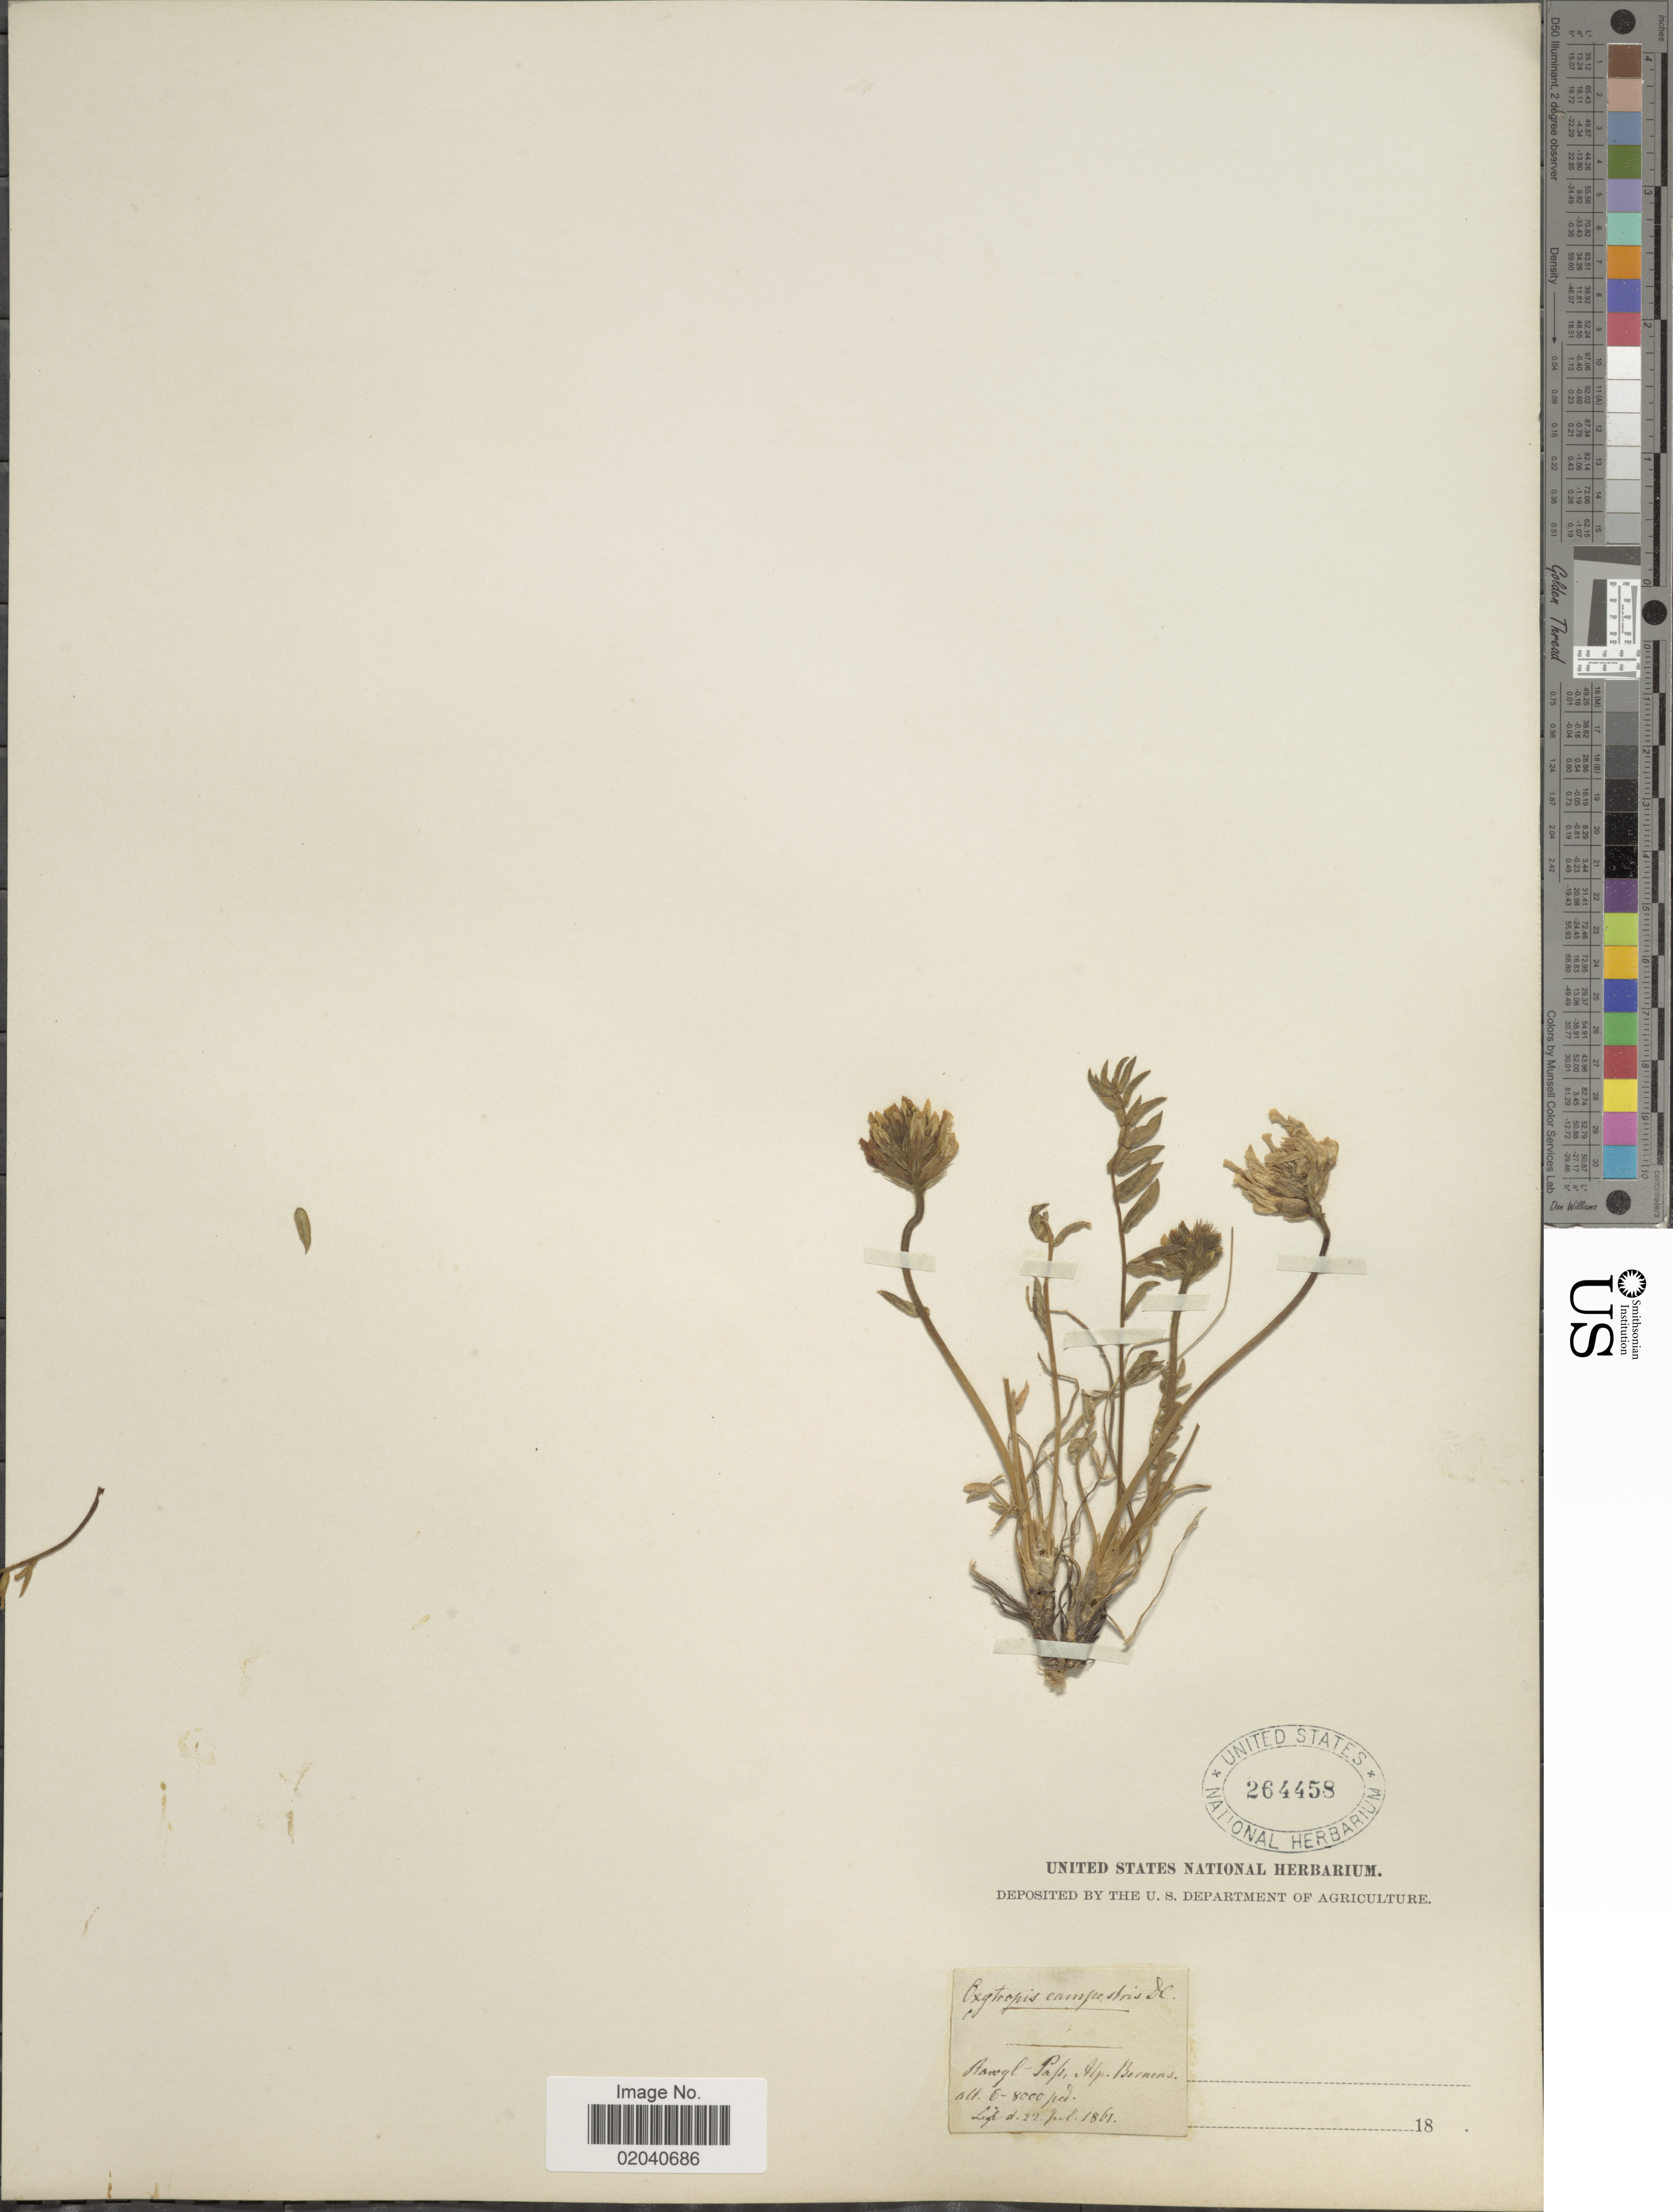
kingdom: Plantae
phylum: Tracheophyta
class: Magnoliopsida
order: Fabales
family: Fabaceae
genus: Oxytropis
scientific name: Oxytropis campestris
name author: (L.) DC.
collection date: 1861-07-22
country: Switzerland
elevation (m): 1829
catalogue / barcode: US 264458